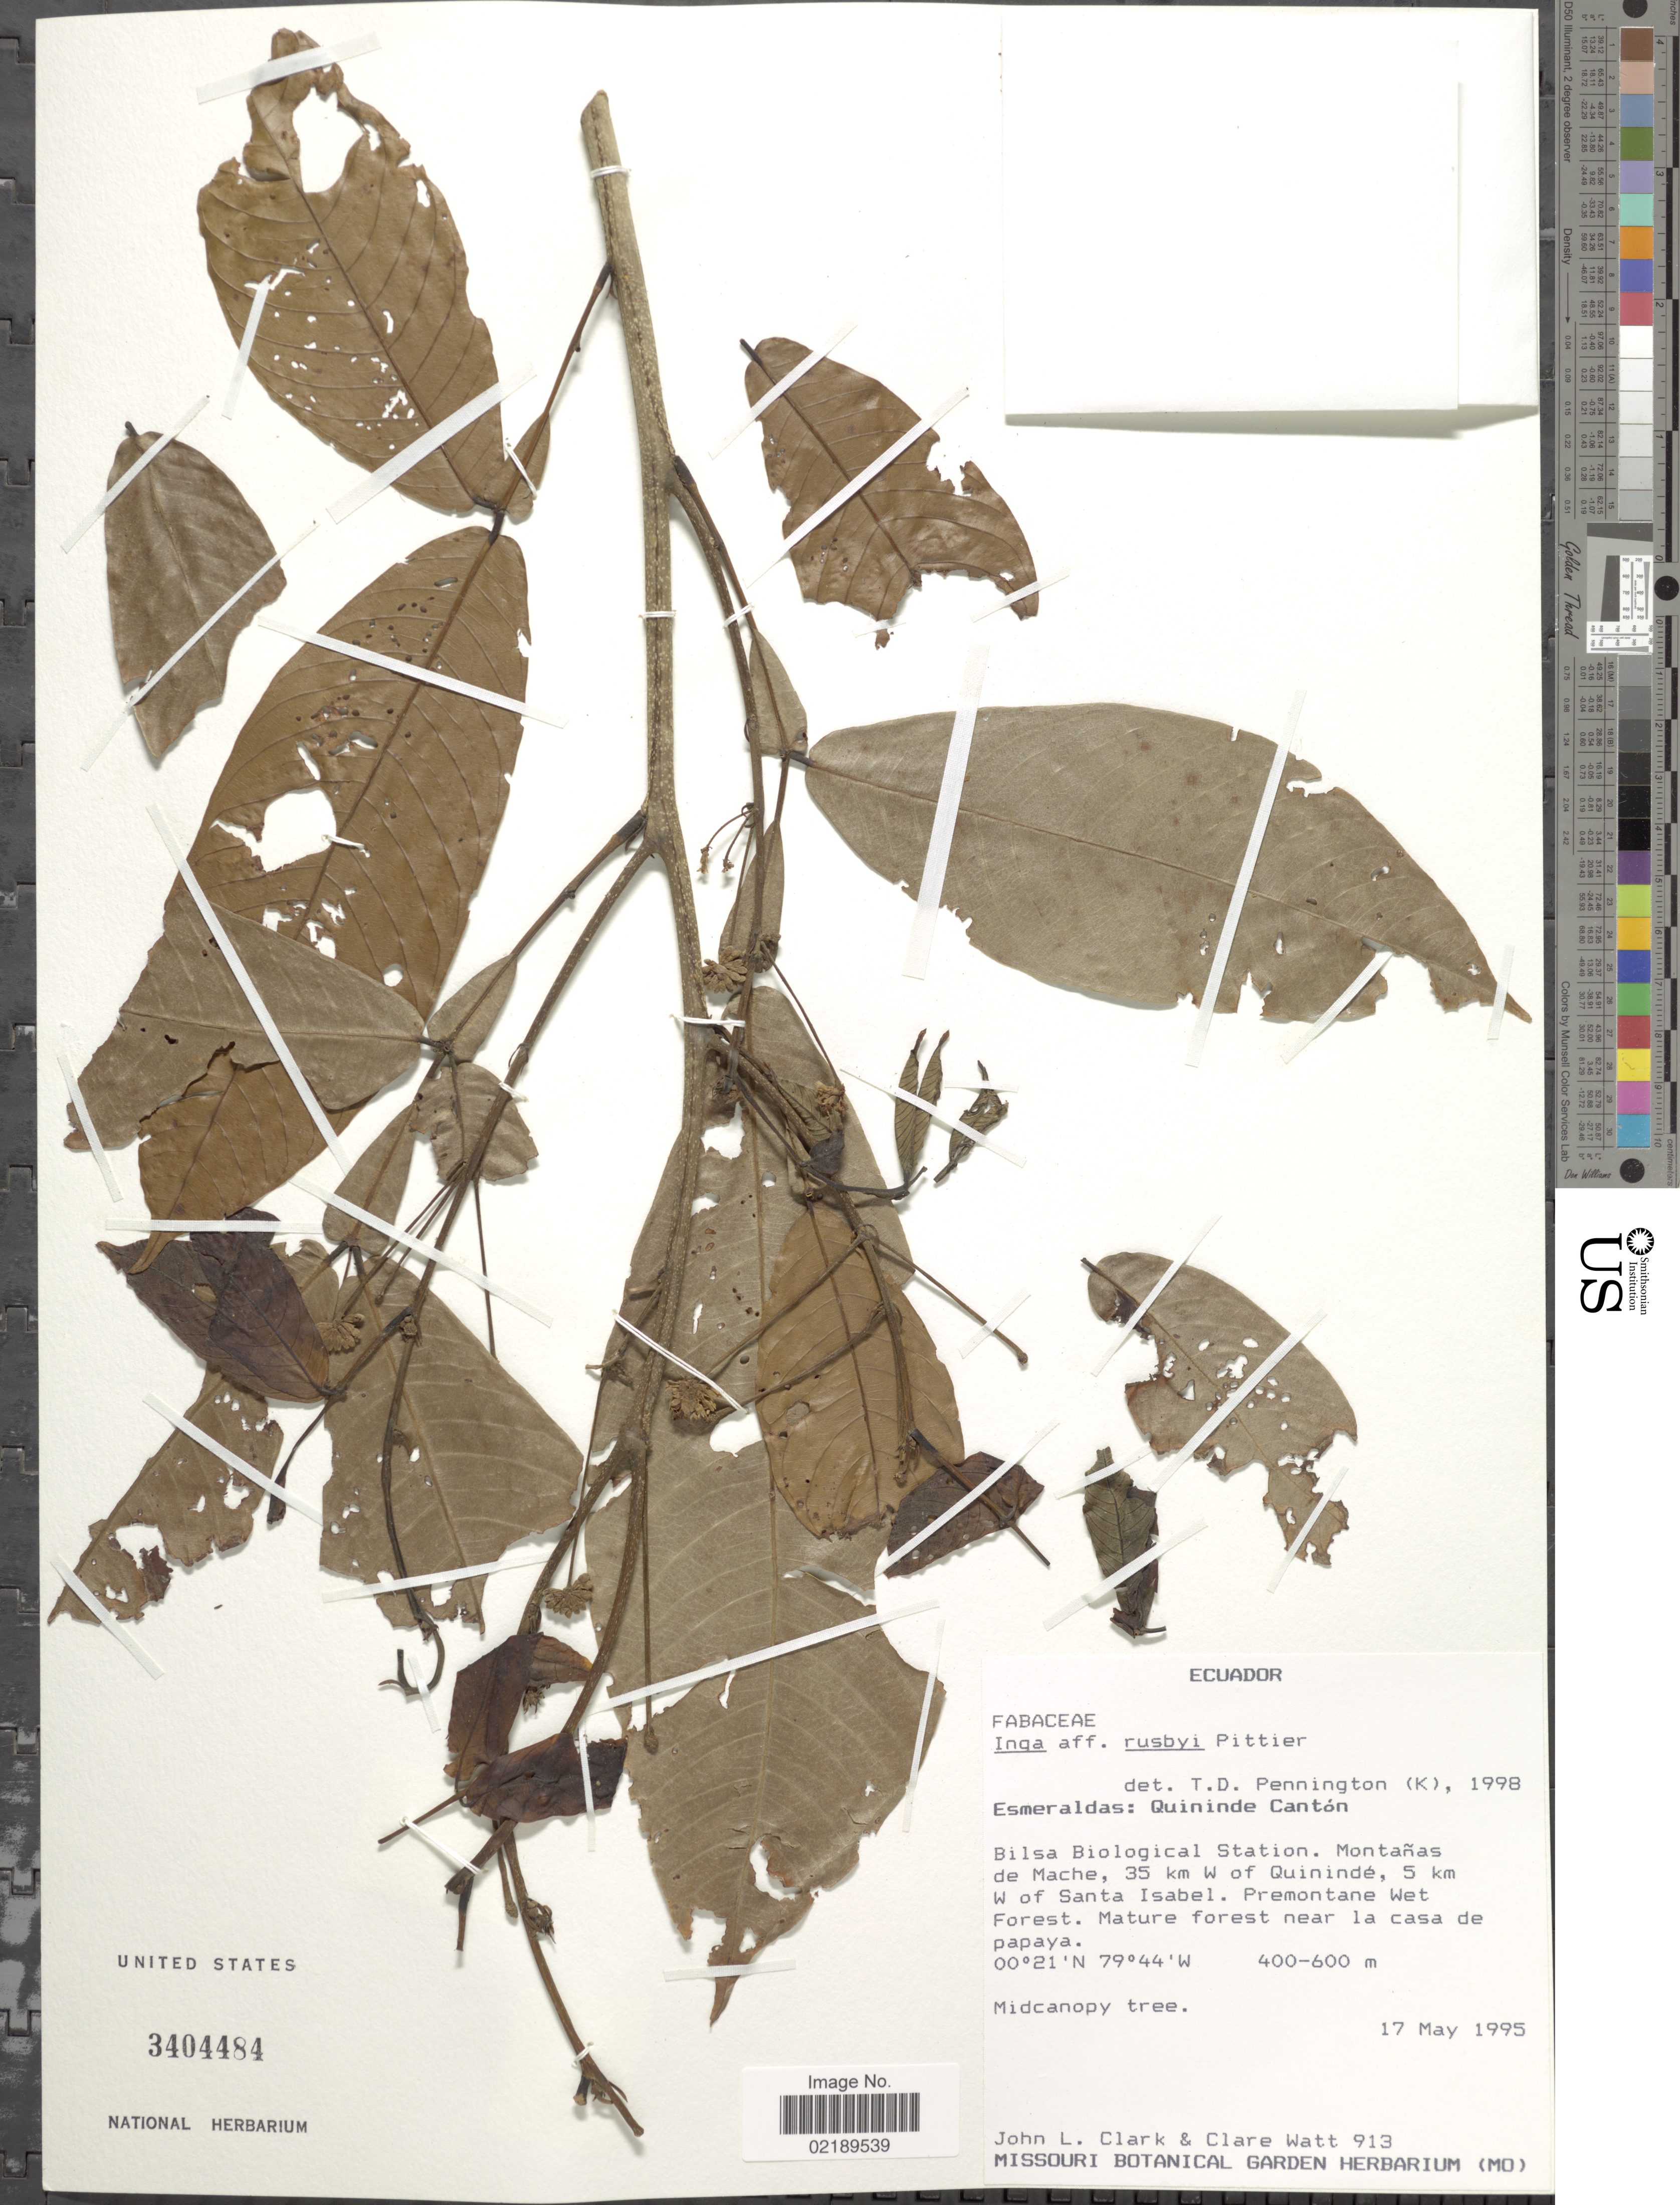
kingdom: Plantae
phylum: Tracheophyta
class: Magnoliopsida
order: Fabales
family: Fabaceae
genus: Inga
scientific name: Inga rusbyi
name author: Pittier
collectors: J. L. Clark & C. Watt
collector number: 913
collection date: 1995-05-17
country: Ecuador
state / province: Esmeraldas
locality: Quininde Canton, Bilsa Biological Station, Montanas de Mache, 35 km W of Quininde, 5 km W of Santa Isabel.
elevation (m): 400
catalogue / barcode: US 3404484